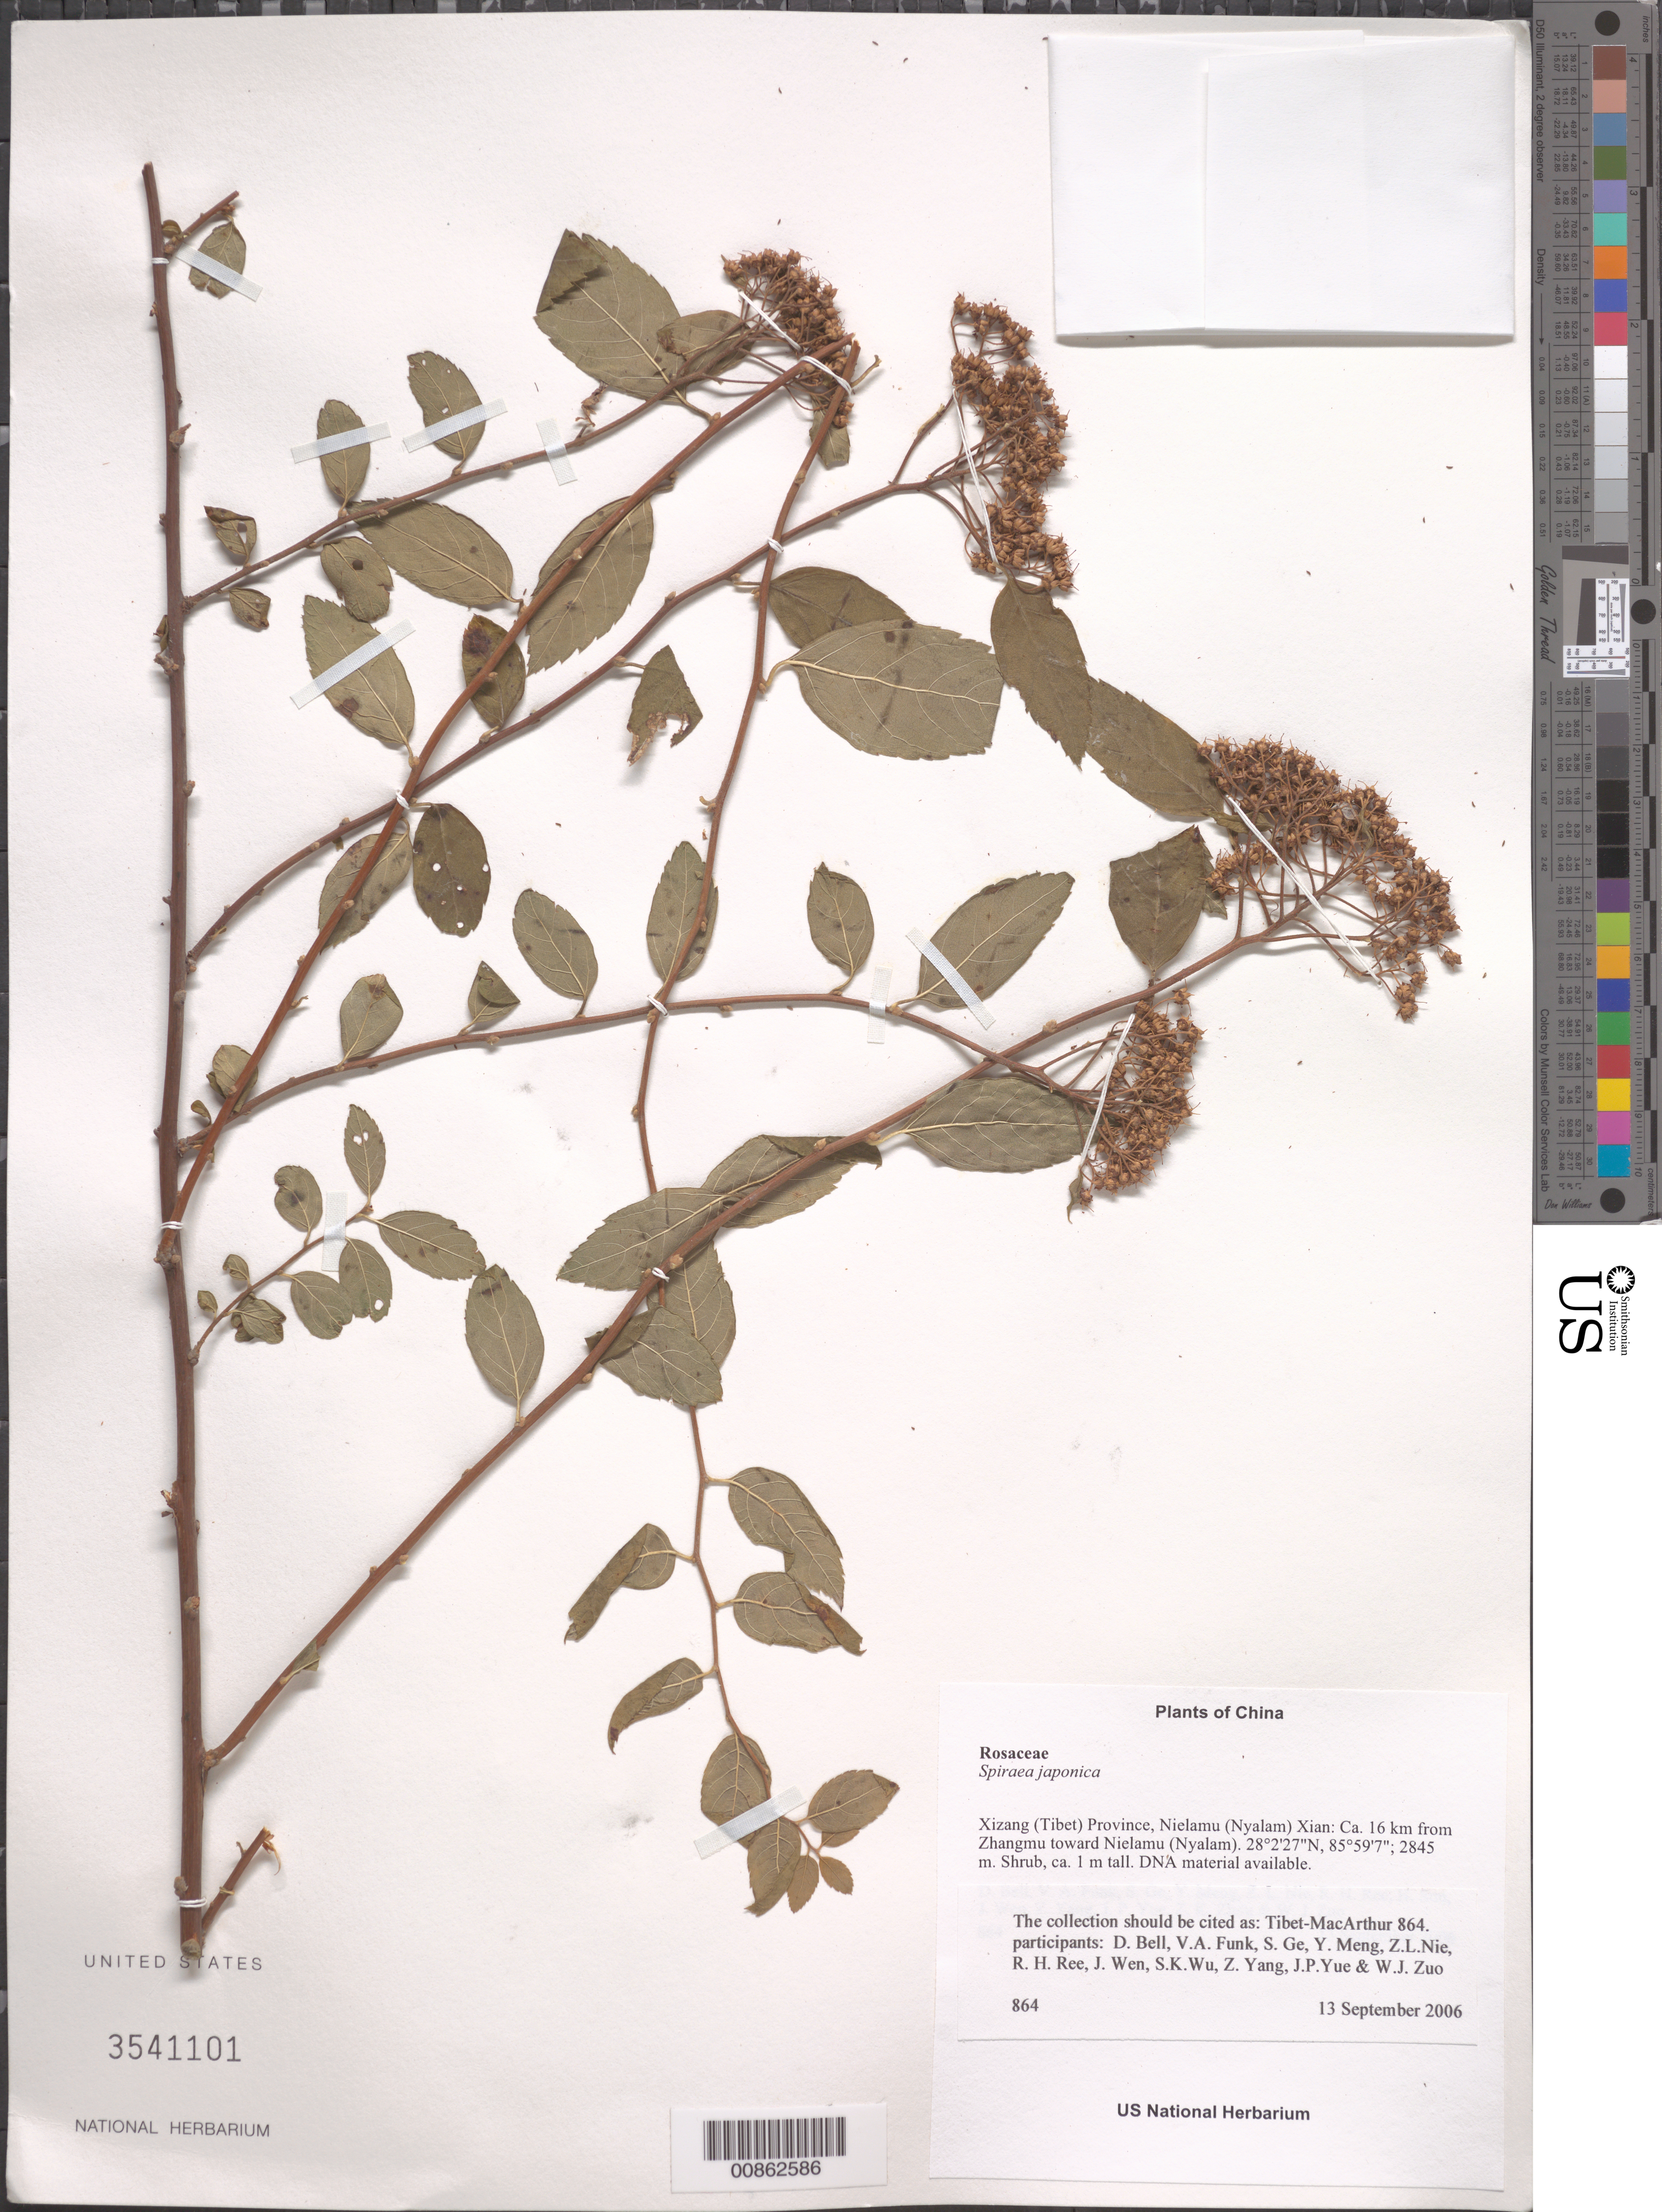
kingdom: Plantae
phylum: Tracheophyta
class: Magnoliopsida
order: Rosales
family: Rosaceae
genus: Spiraea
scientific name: Spiraea japonica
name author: L. f.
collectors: Tibet-MacArthur, D. A. Bell, V. Funk, S. Ge, Y. Meng, Z. Nie, R. Ree, H. Sun, J. Wen, Z. Yang, J. Yue, Z. Zhou & W. Zuo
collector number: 864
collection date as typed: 13 Sep 2006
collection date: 2006-09-13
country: China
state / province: Xizang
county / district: Nielamu (Nyalam) Xian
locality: Ca. 16 km from Zhangmu toward Nielamu (Nyalam).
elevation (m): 2845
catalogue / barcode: US 3541101